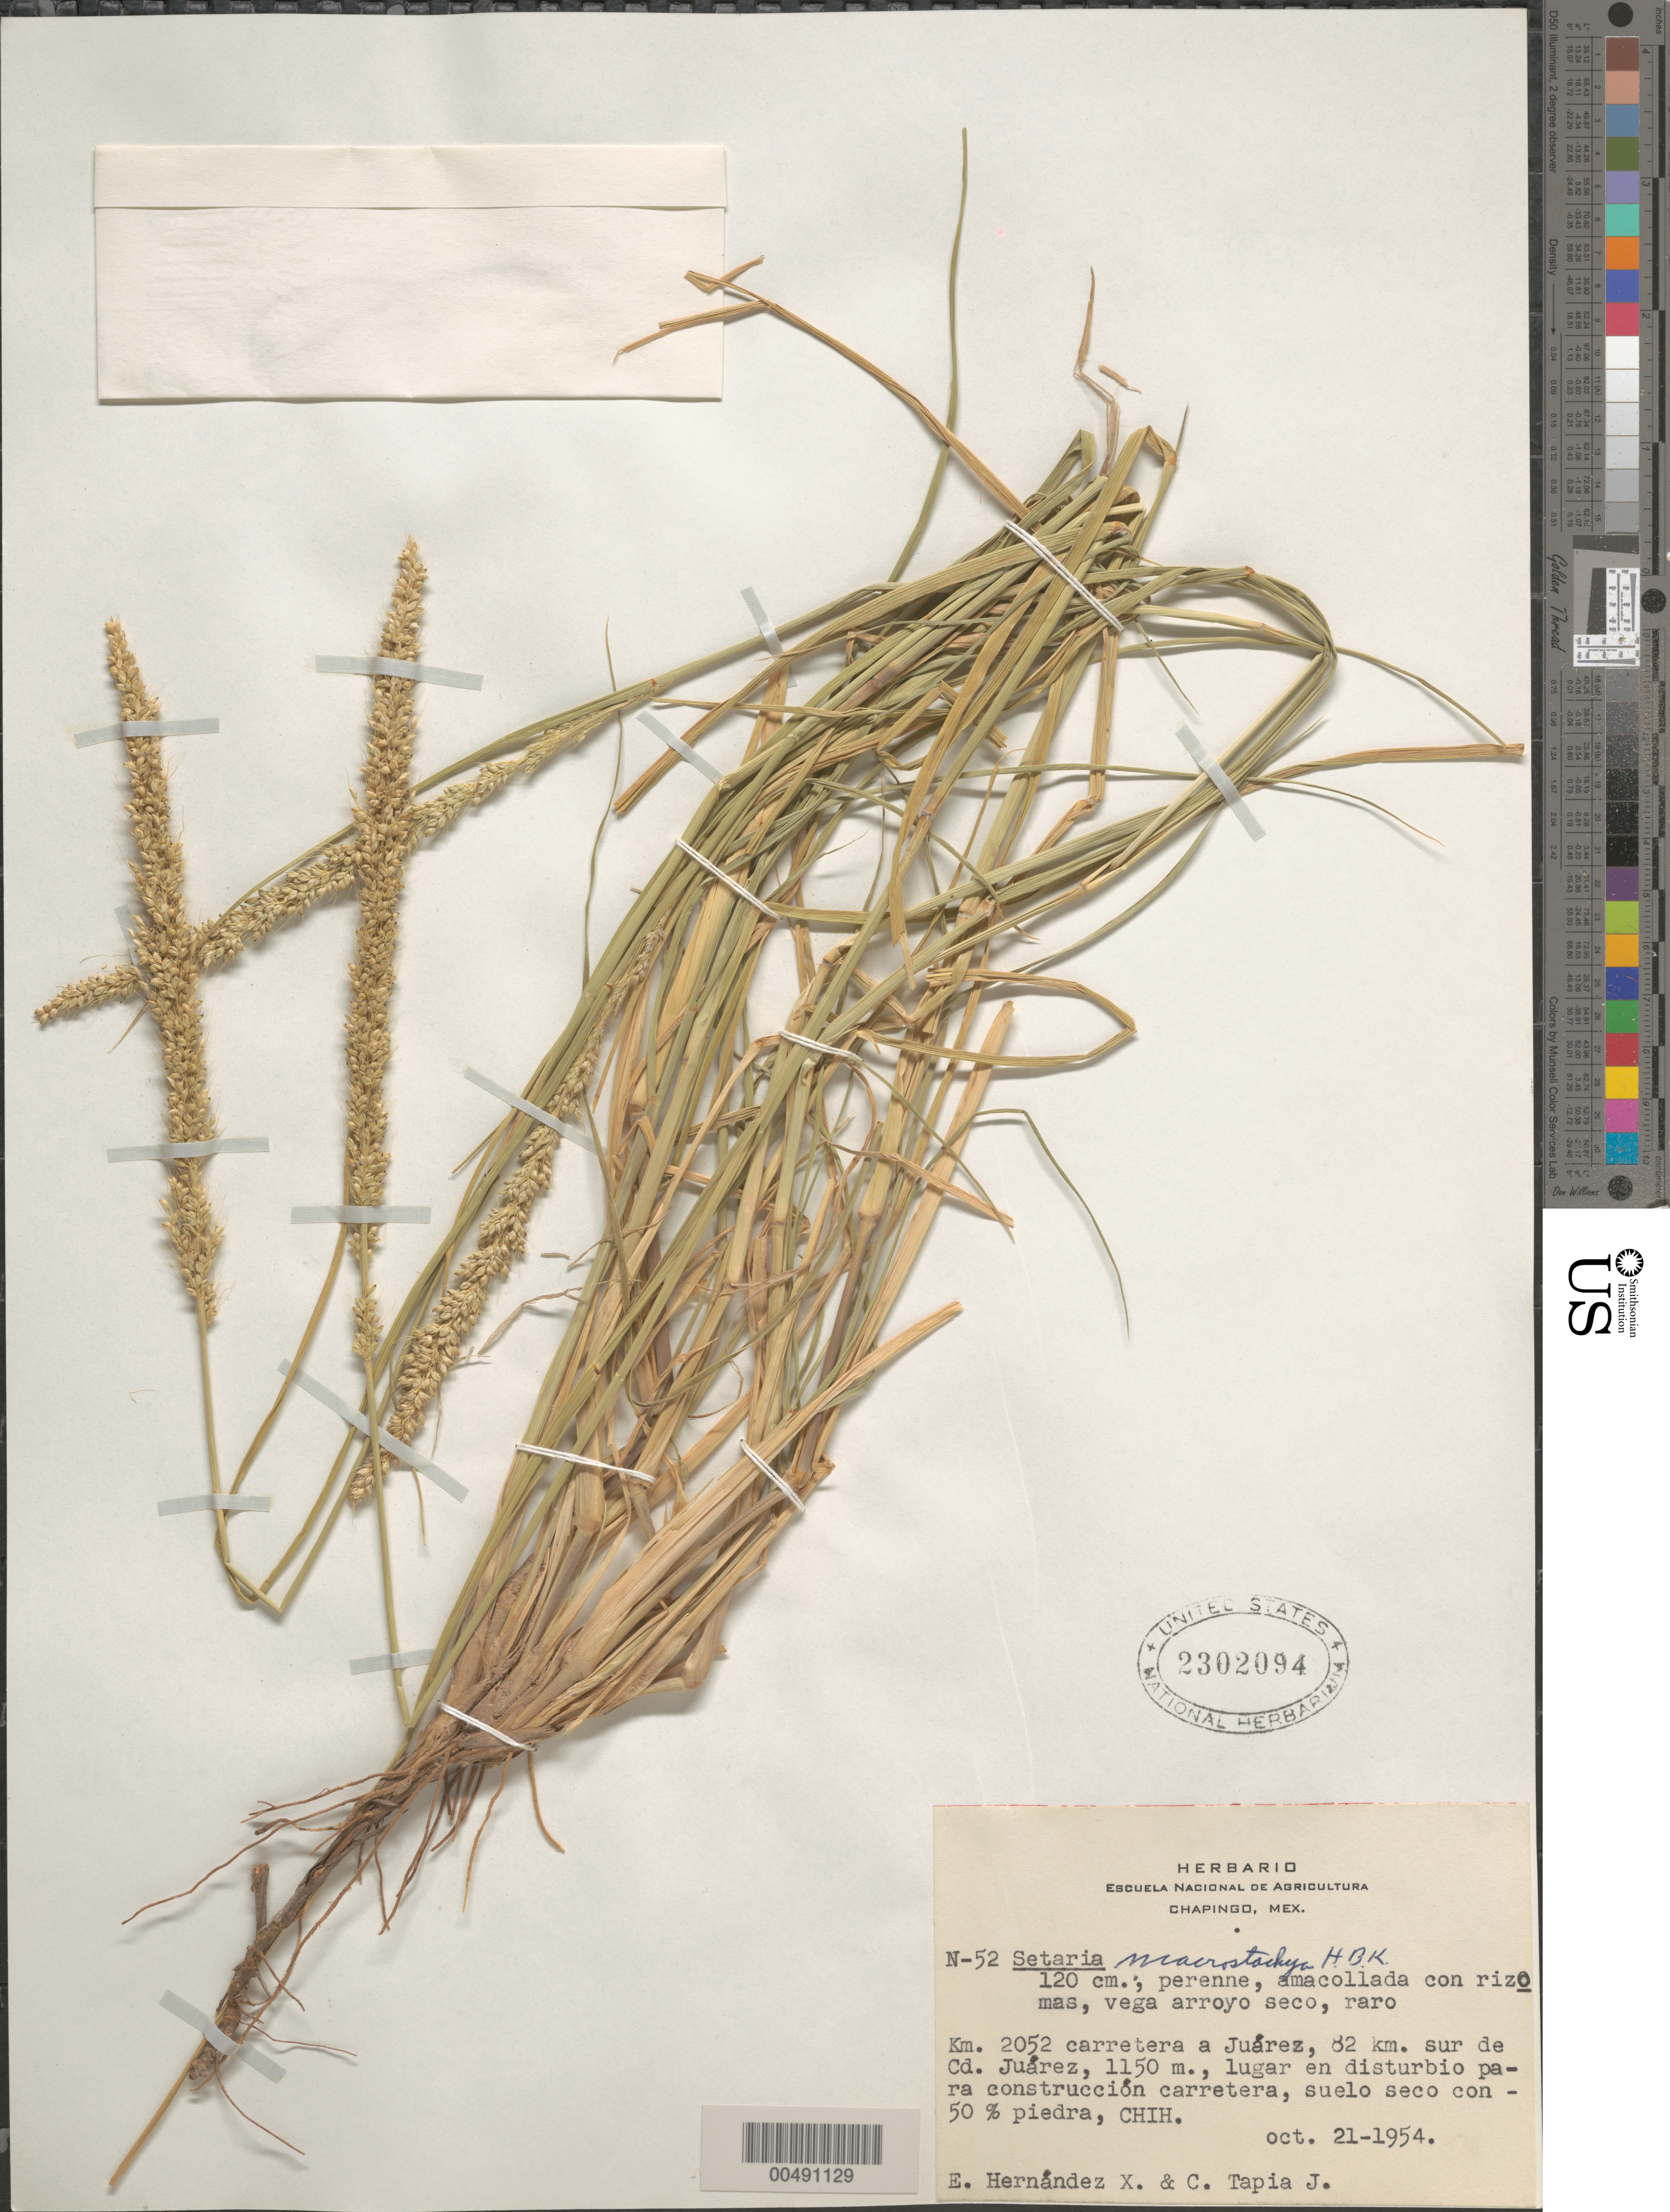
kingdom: Plantae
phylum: Tracheophyta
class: Liliopsida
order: Poales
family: Poaceae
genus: Setaria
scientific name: Setaria macrostachya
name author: Kunth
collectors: E. I. Hernández-X. & C. Tapia-J.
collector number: N-52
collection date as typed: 21 Oct 1954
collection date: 1954-10-21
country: Mexico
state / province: Chihuahua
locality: Km 2052 rd to Juárez, 82 km S of Cd. Juárez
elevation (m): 1150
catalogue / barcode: US 2302094